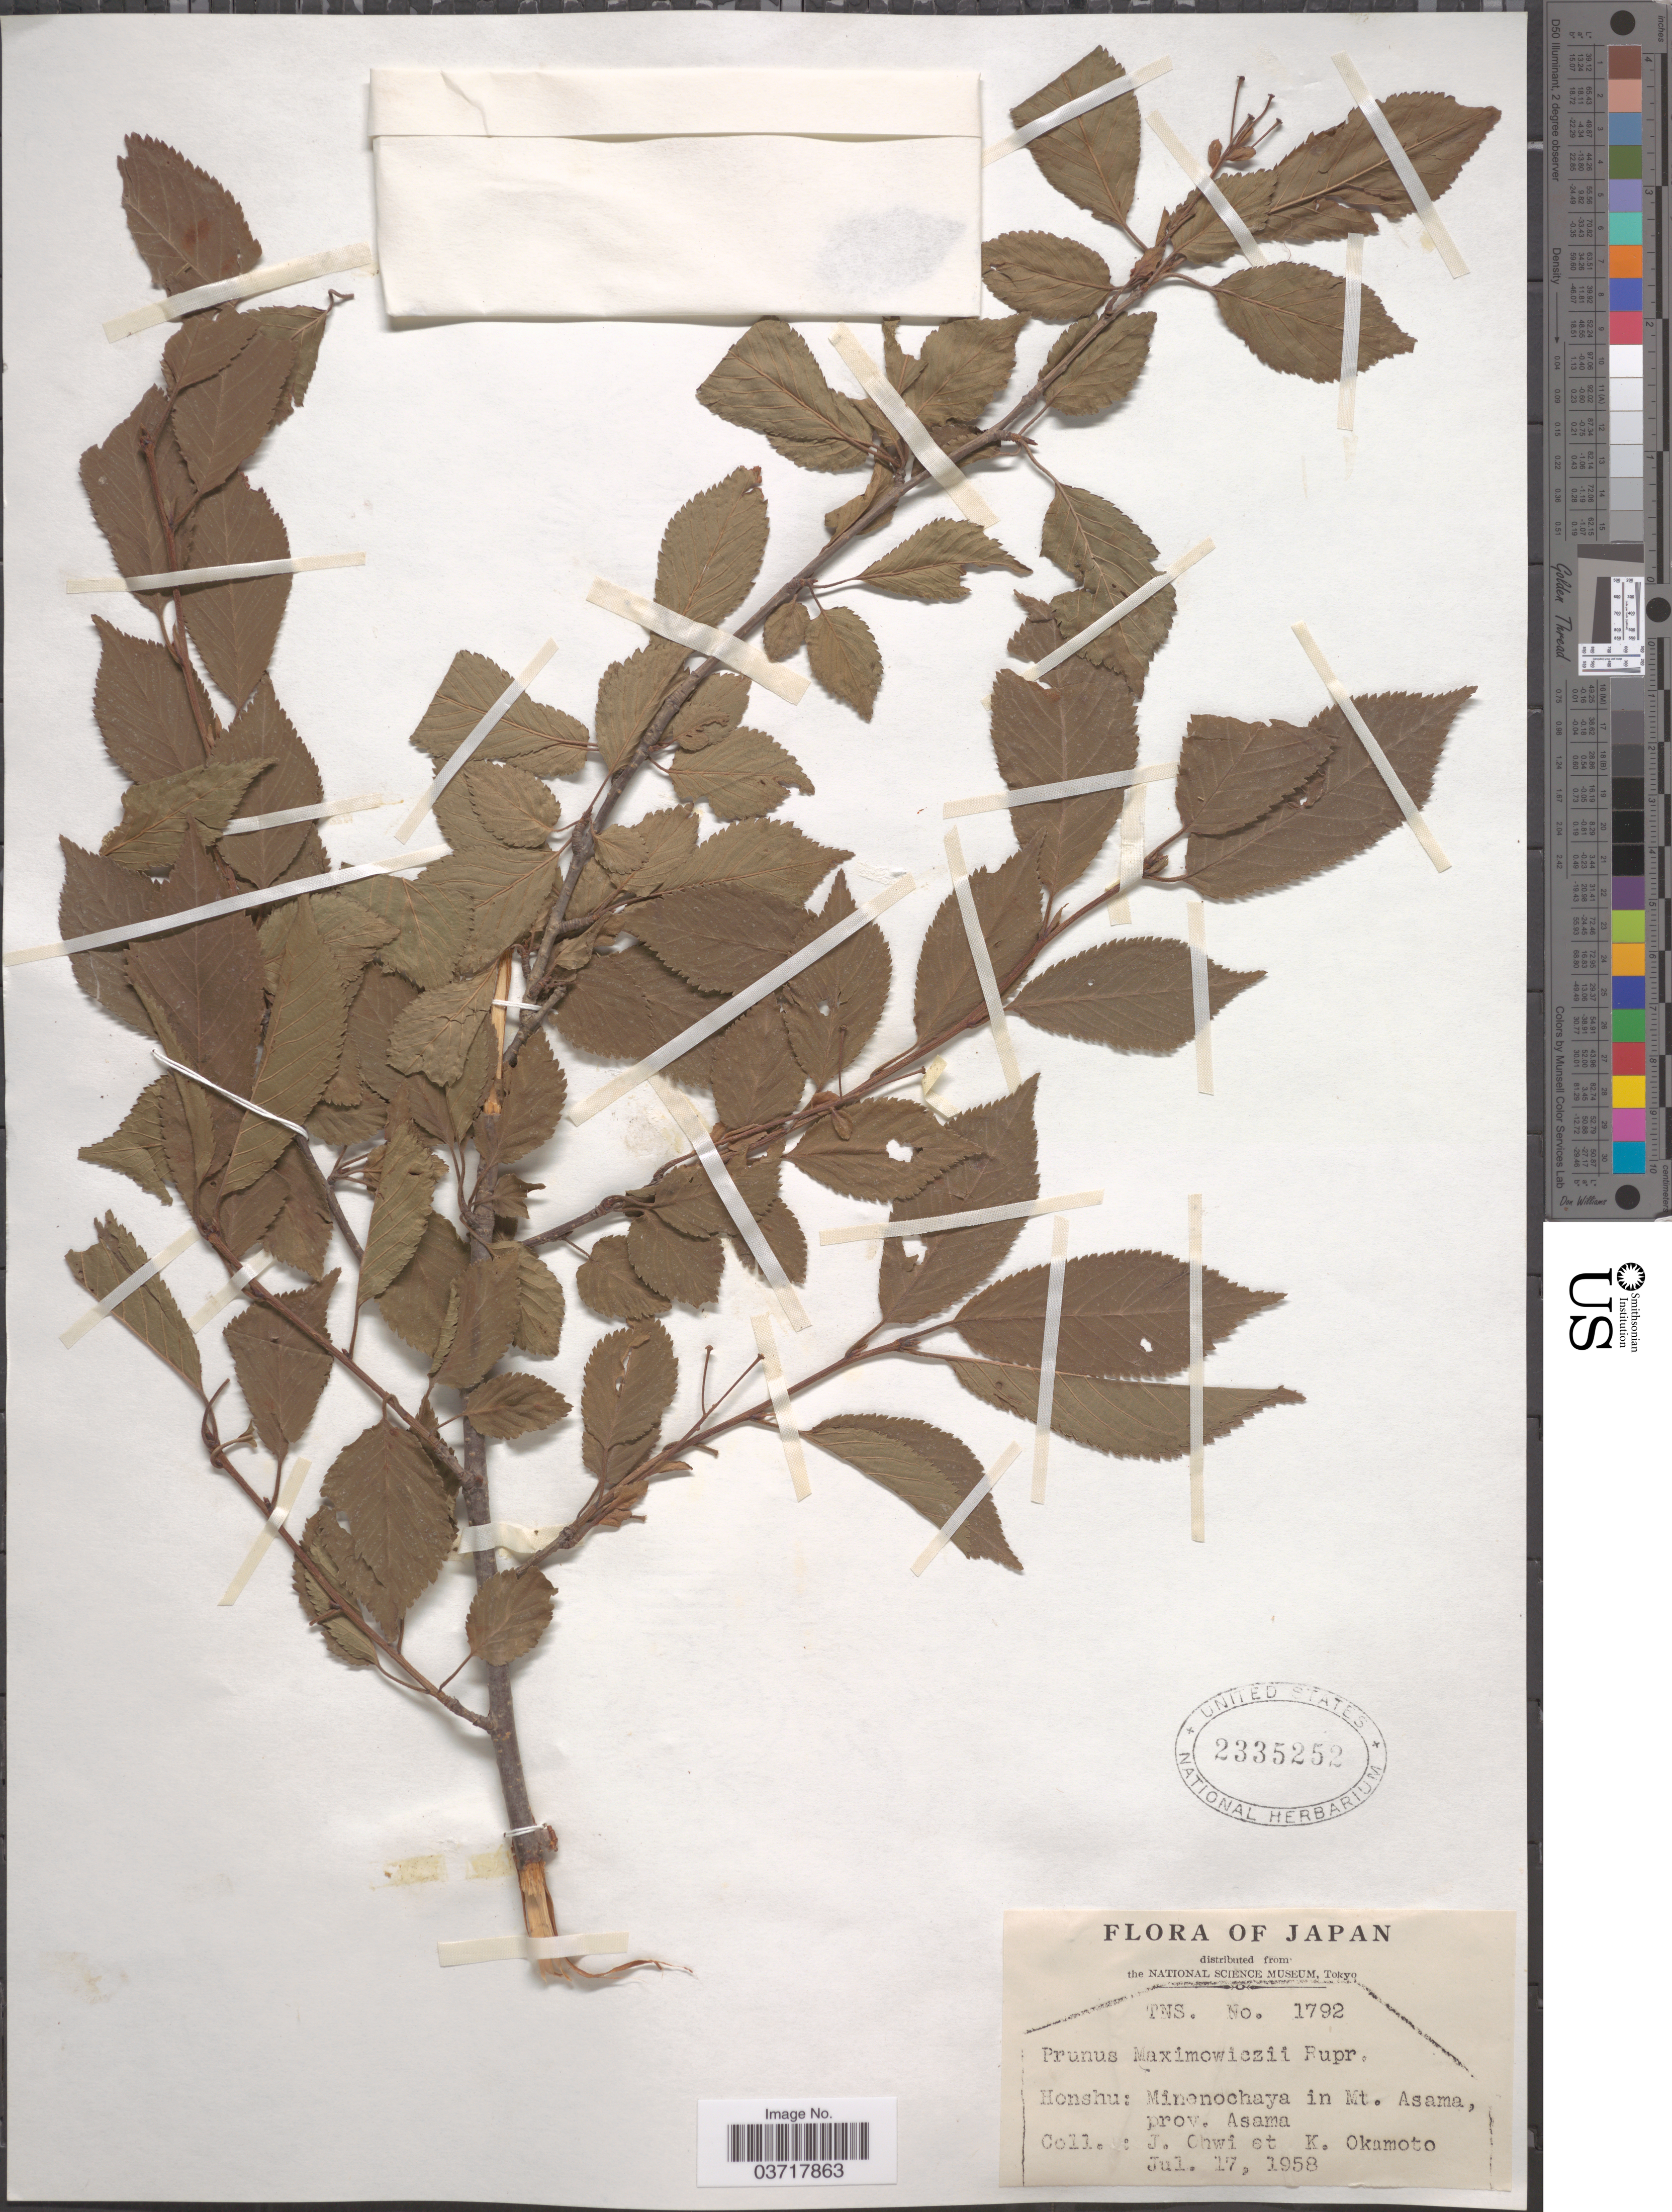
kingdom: Plantae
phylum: Tracheophyta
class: Magnoliopsida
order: Rosales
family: Rosaceae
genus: Prunus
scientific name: Prunus maximowiczii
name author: Rupr.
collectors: J. Ohwi & K. Okamoto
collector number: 1792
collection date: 1958-07-17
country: Japan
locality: Honshu: Minenochaya in Mt. Asama, prov. Asama.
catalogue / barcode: US 2335252